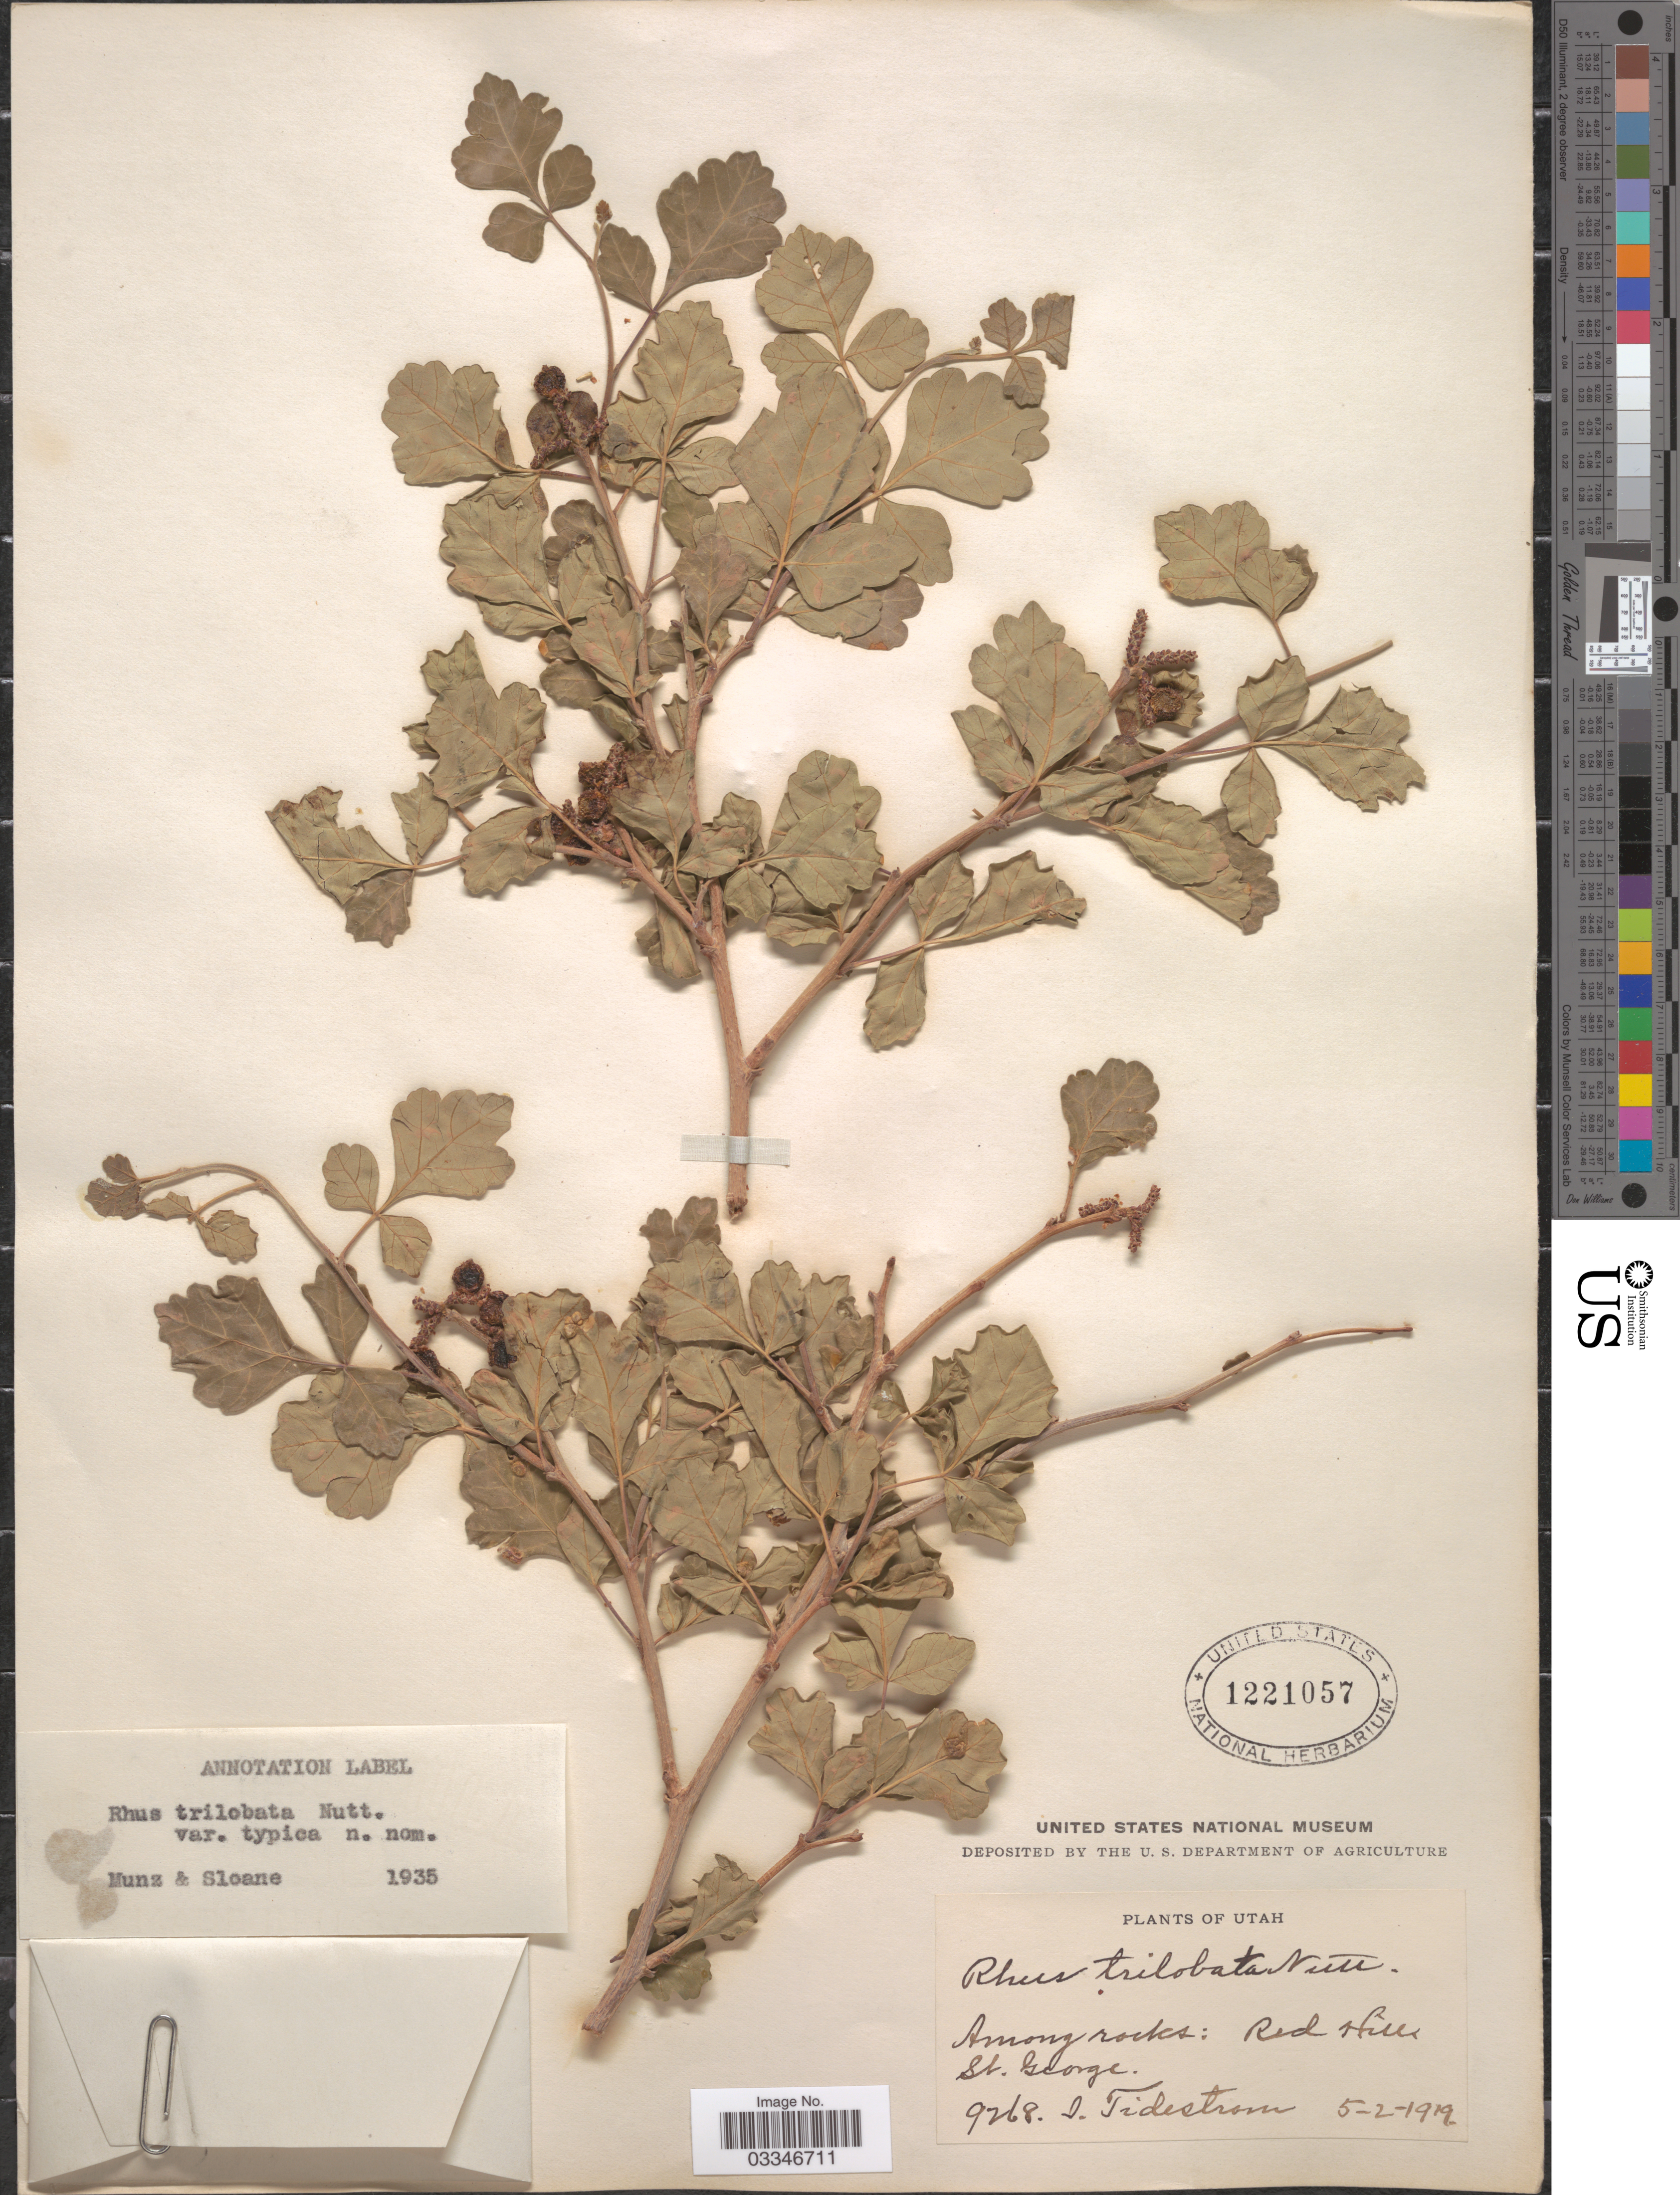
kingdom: Plantae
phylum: Tracheophyta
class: Magnoliopsida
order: Sapindales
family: Anacardiaceae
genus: Rhus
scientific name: Rhus trilobata var. typica Munz & Sloane ined.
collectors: I. F. Tidestrom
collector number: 9268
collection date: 1919-05-02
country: United States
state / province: Utah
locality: Red Hill St. George.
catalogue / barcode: US 1221057